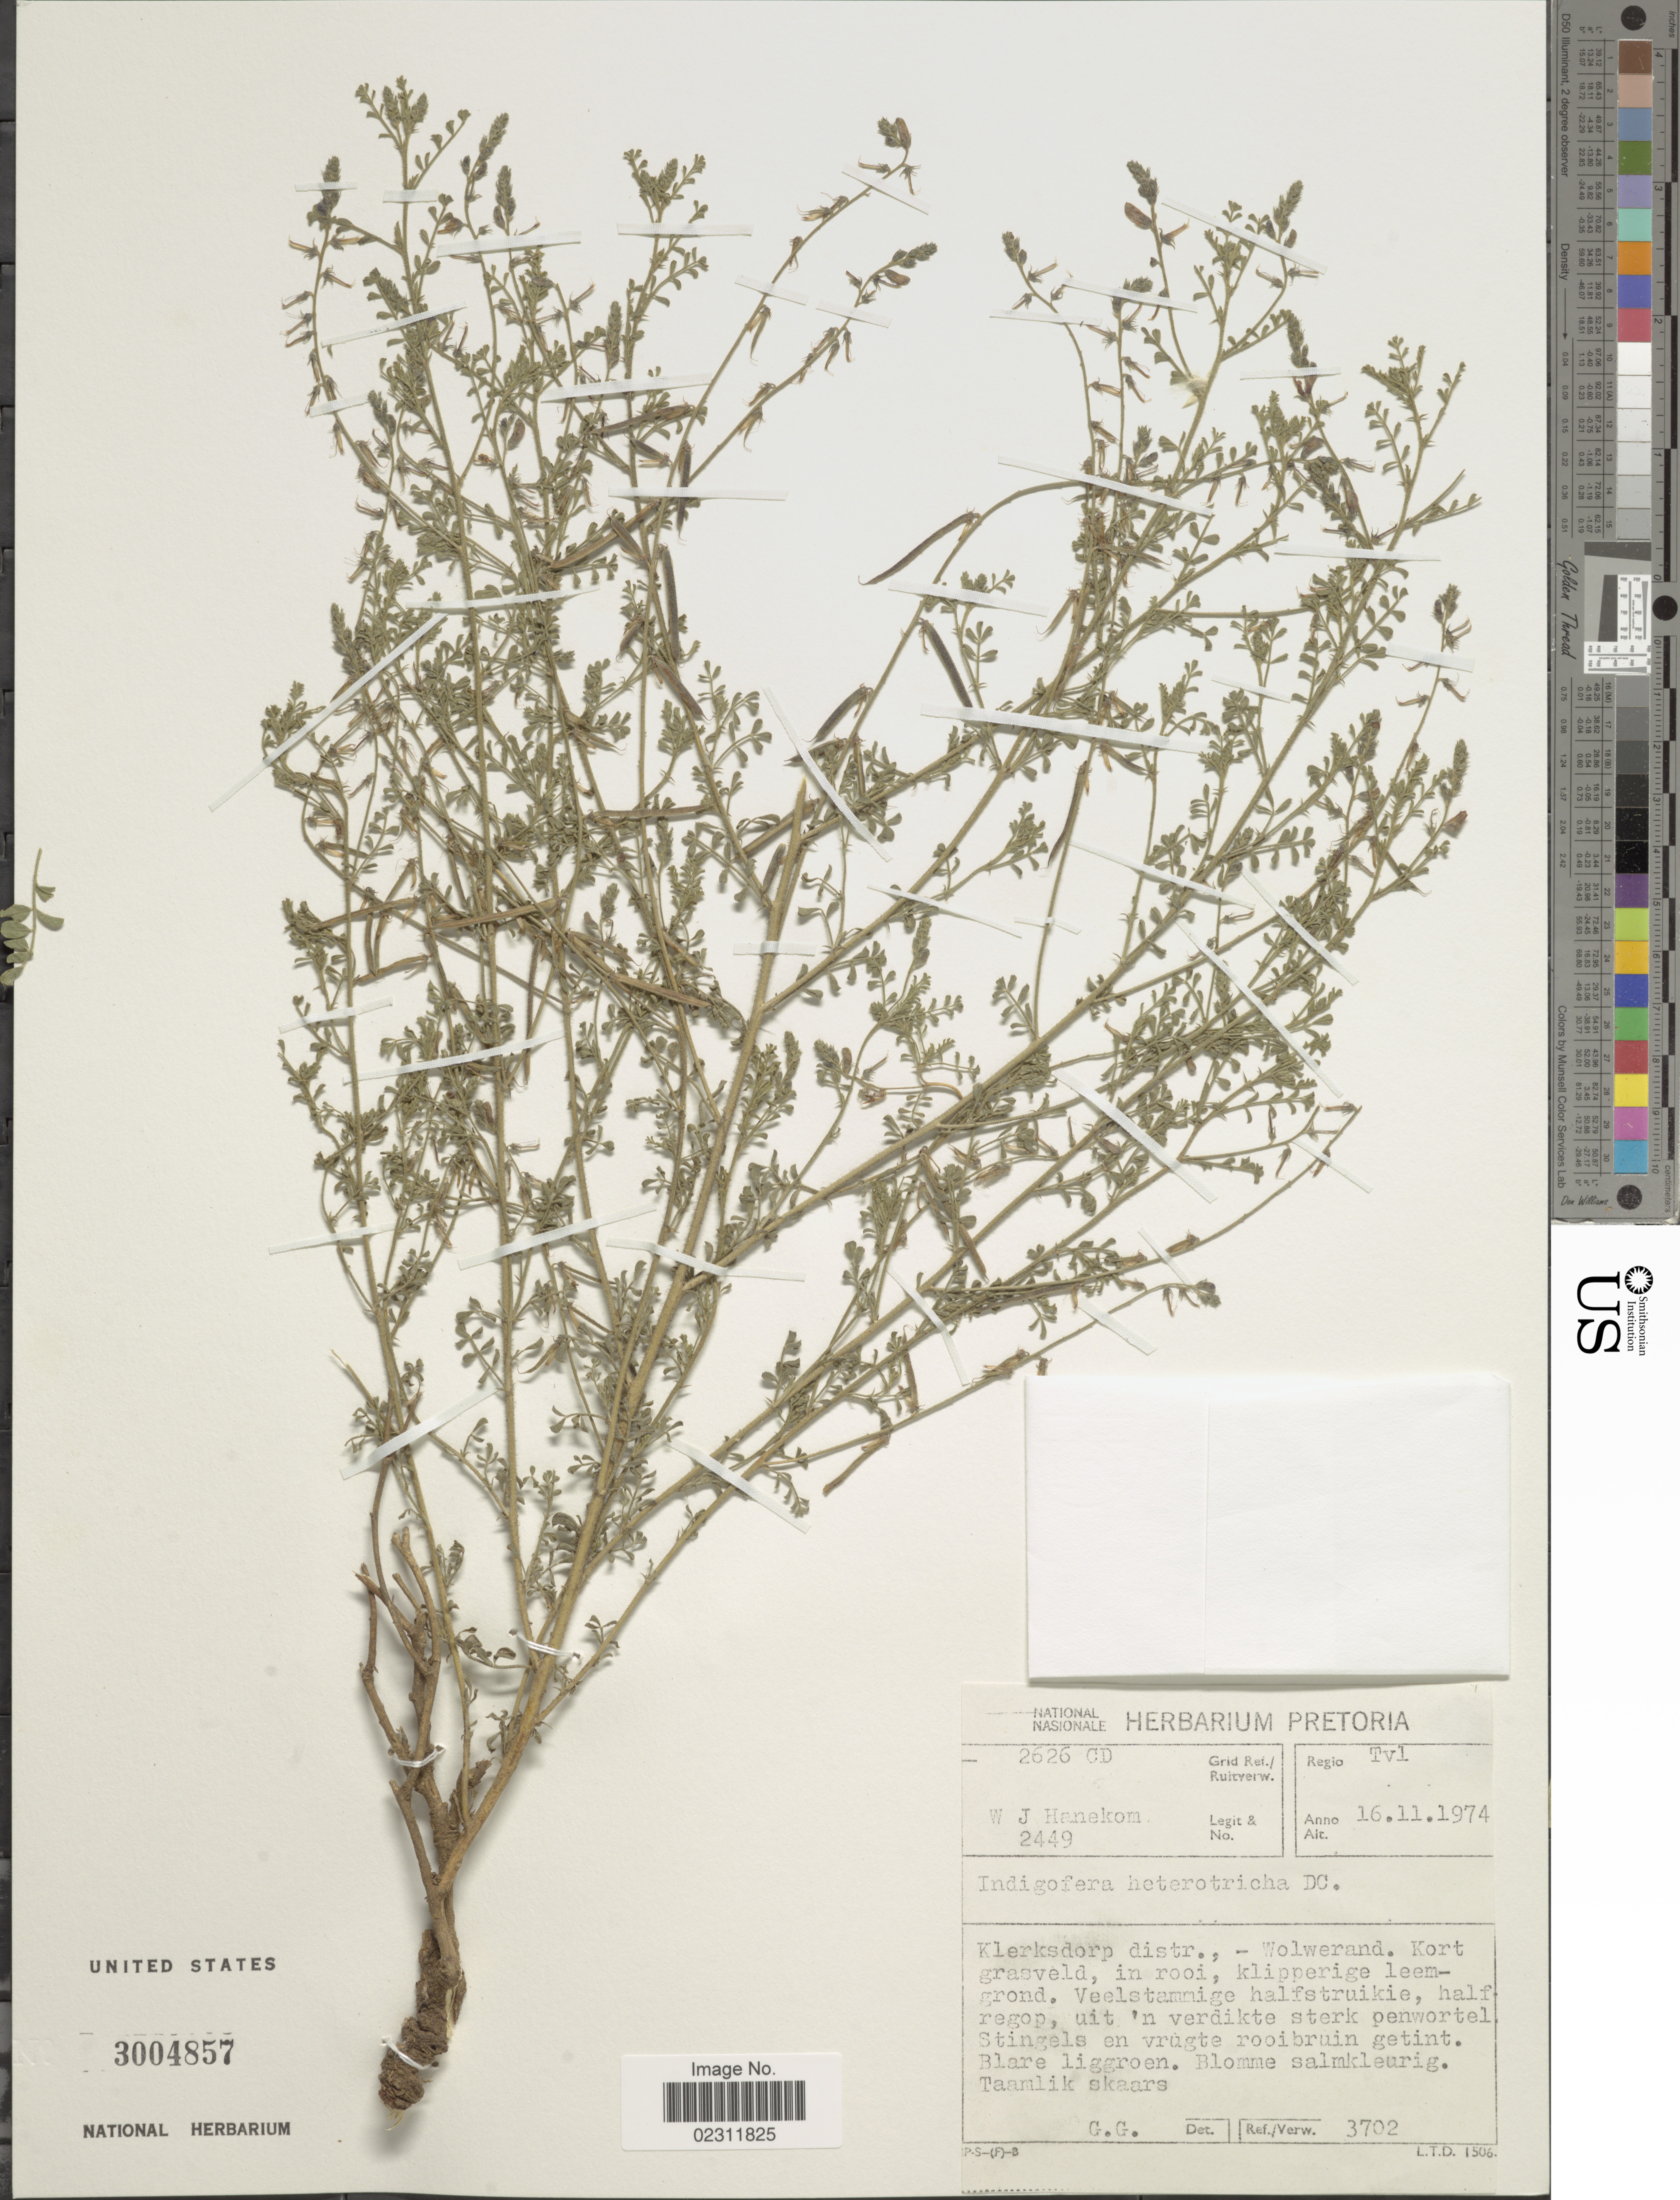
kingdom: Plantae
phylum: Tracheophyta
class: Magnoliopsida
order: Fabales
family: Fabaceae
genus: Indigofera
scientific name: Indigofera heterotricha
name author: DC.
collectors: W. Hanekom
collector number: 2449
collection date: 1974-11-16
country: South Africa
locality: Tvl., Klerksforp Distr., Wolverand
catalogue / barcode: US 3004857